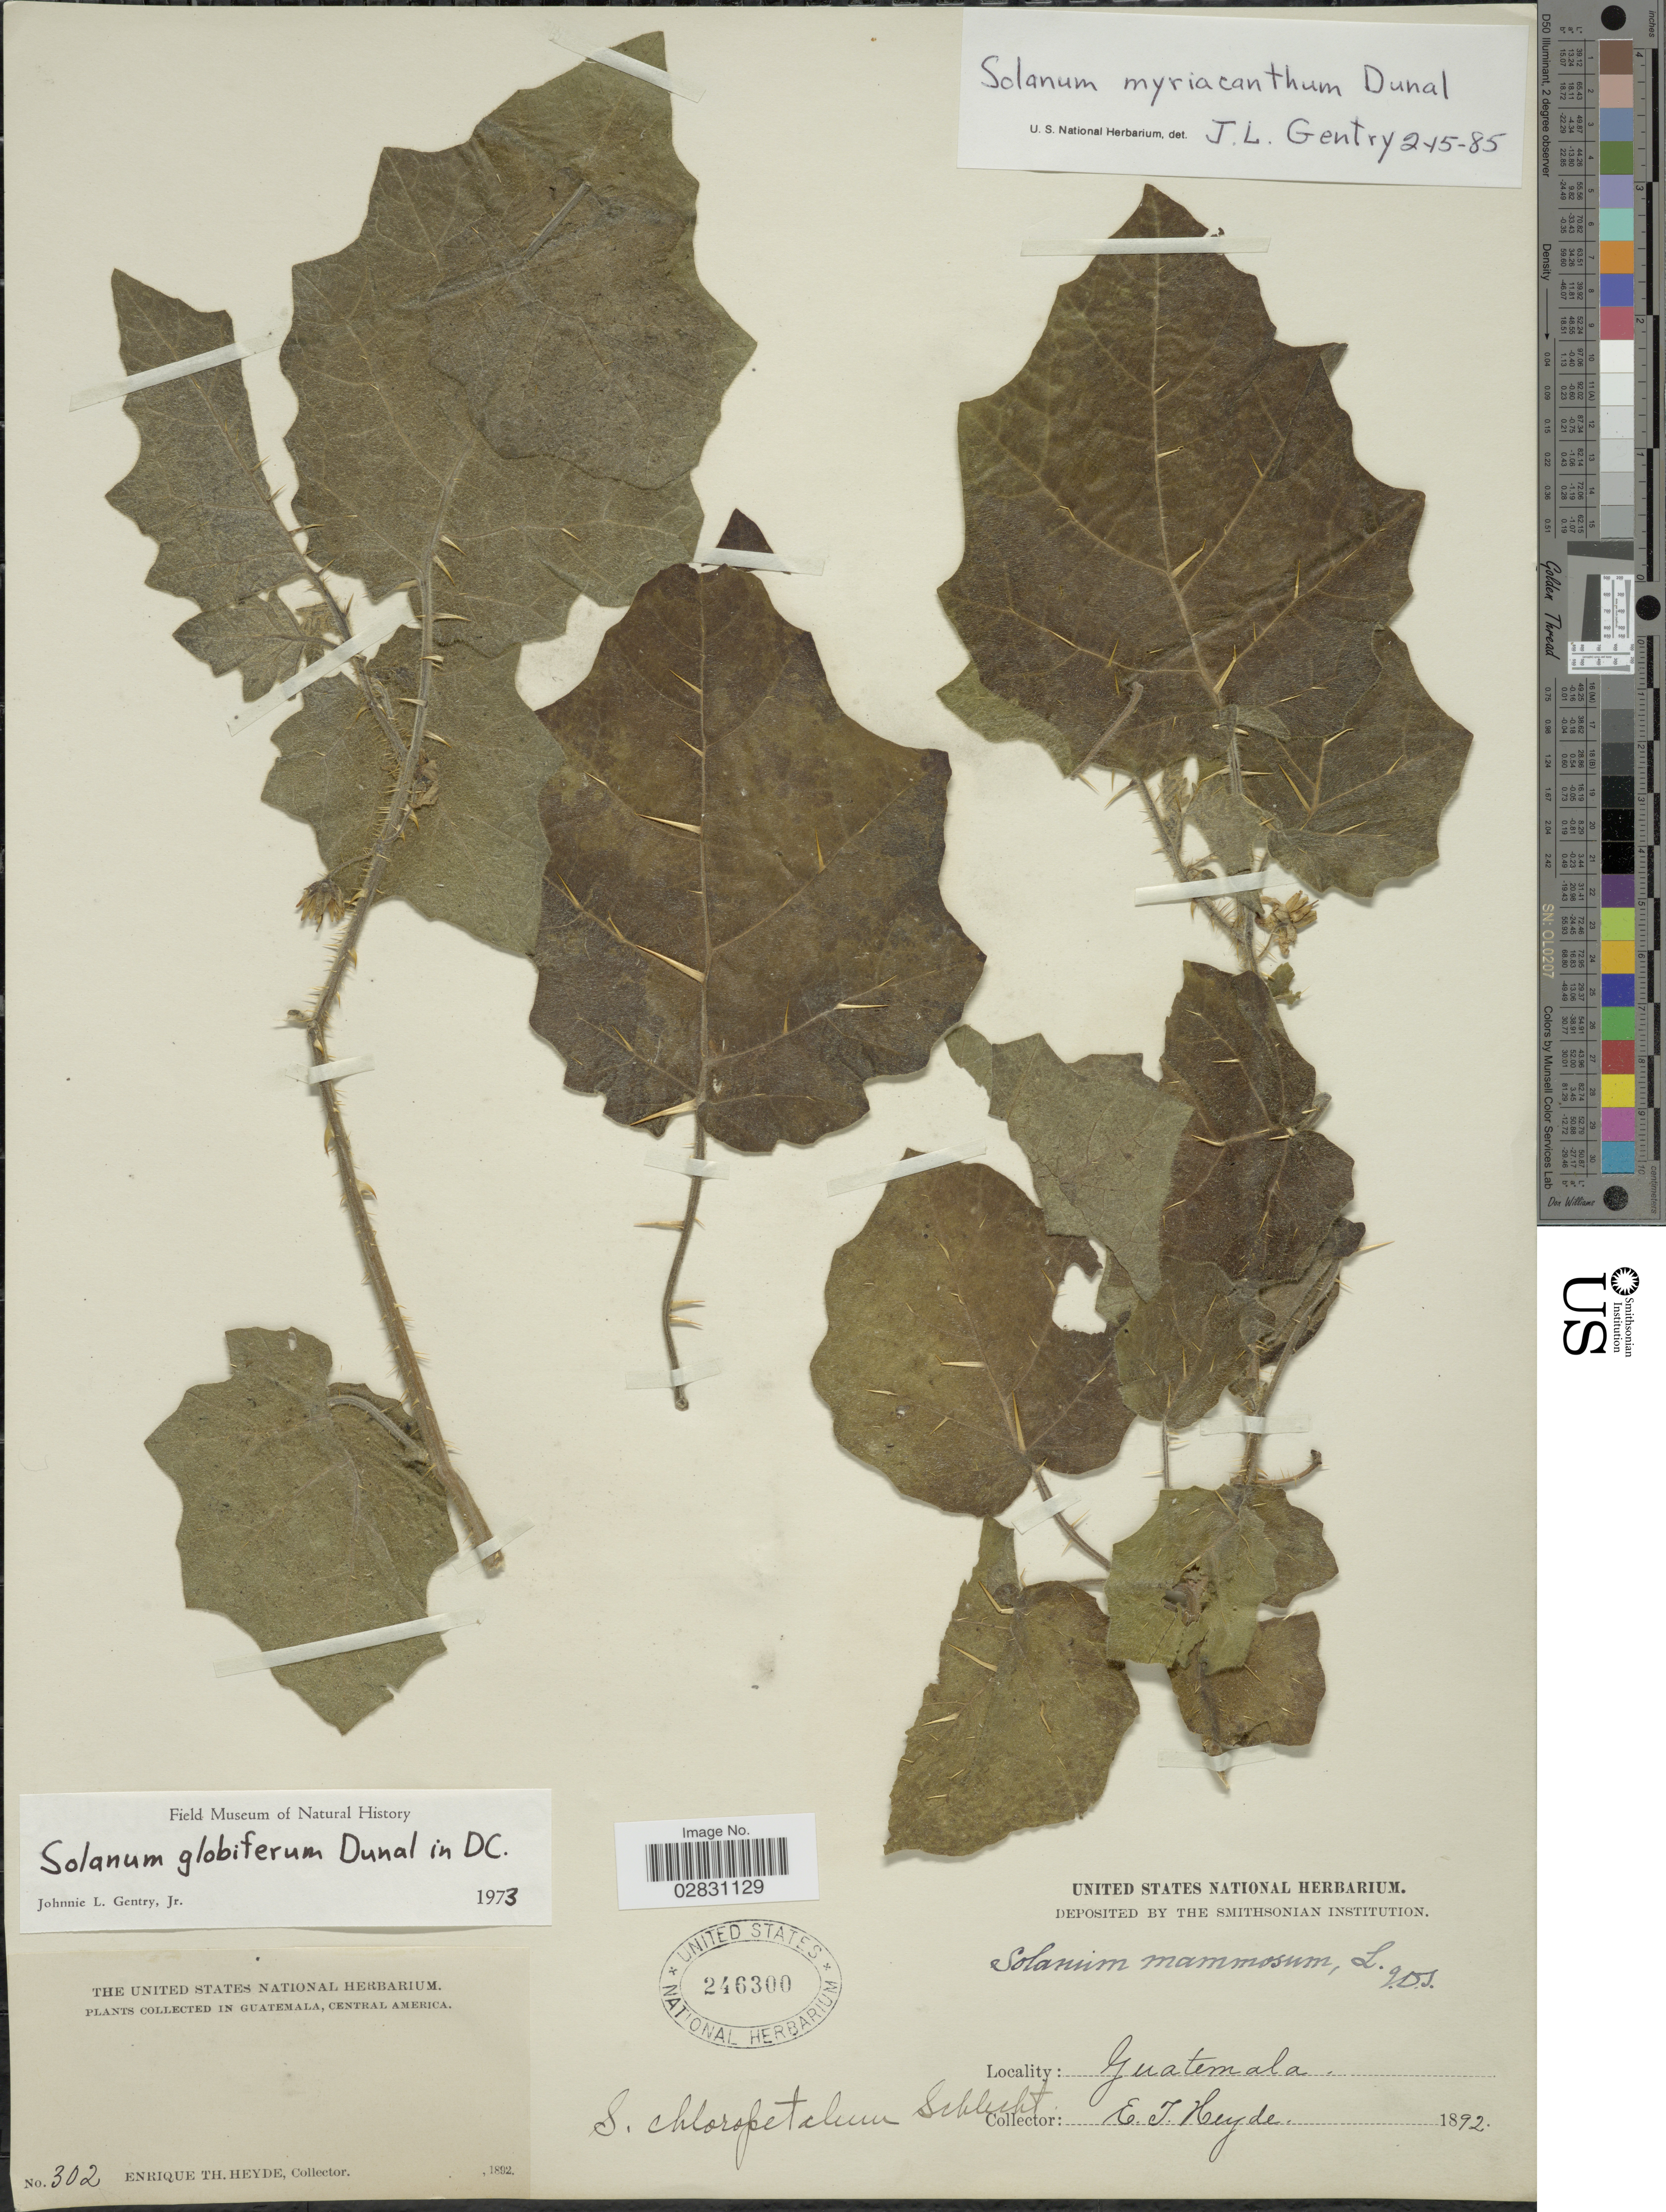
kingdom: Plantae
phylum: Tracheophyta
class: Magnoliopsida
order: Solanales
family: Solanaceae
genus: Solanum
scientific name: Solanum myrianthum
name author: Britton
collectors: E. T. Heyde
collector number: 302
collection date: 1892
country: Guatemala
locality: Central America.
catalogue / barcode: US 246300